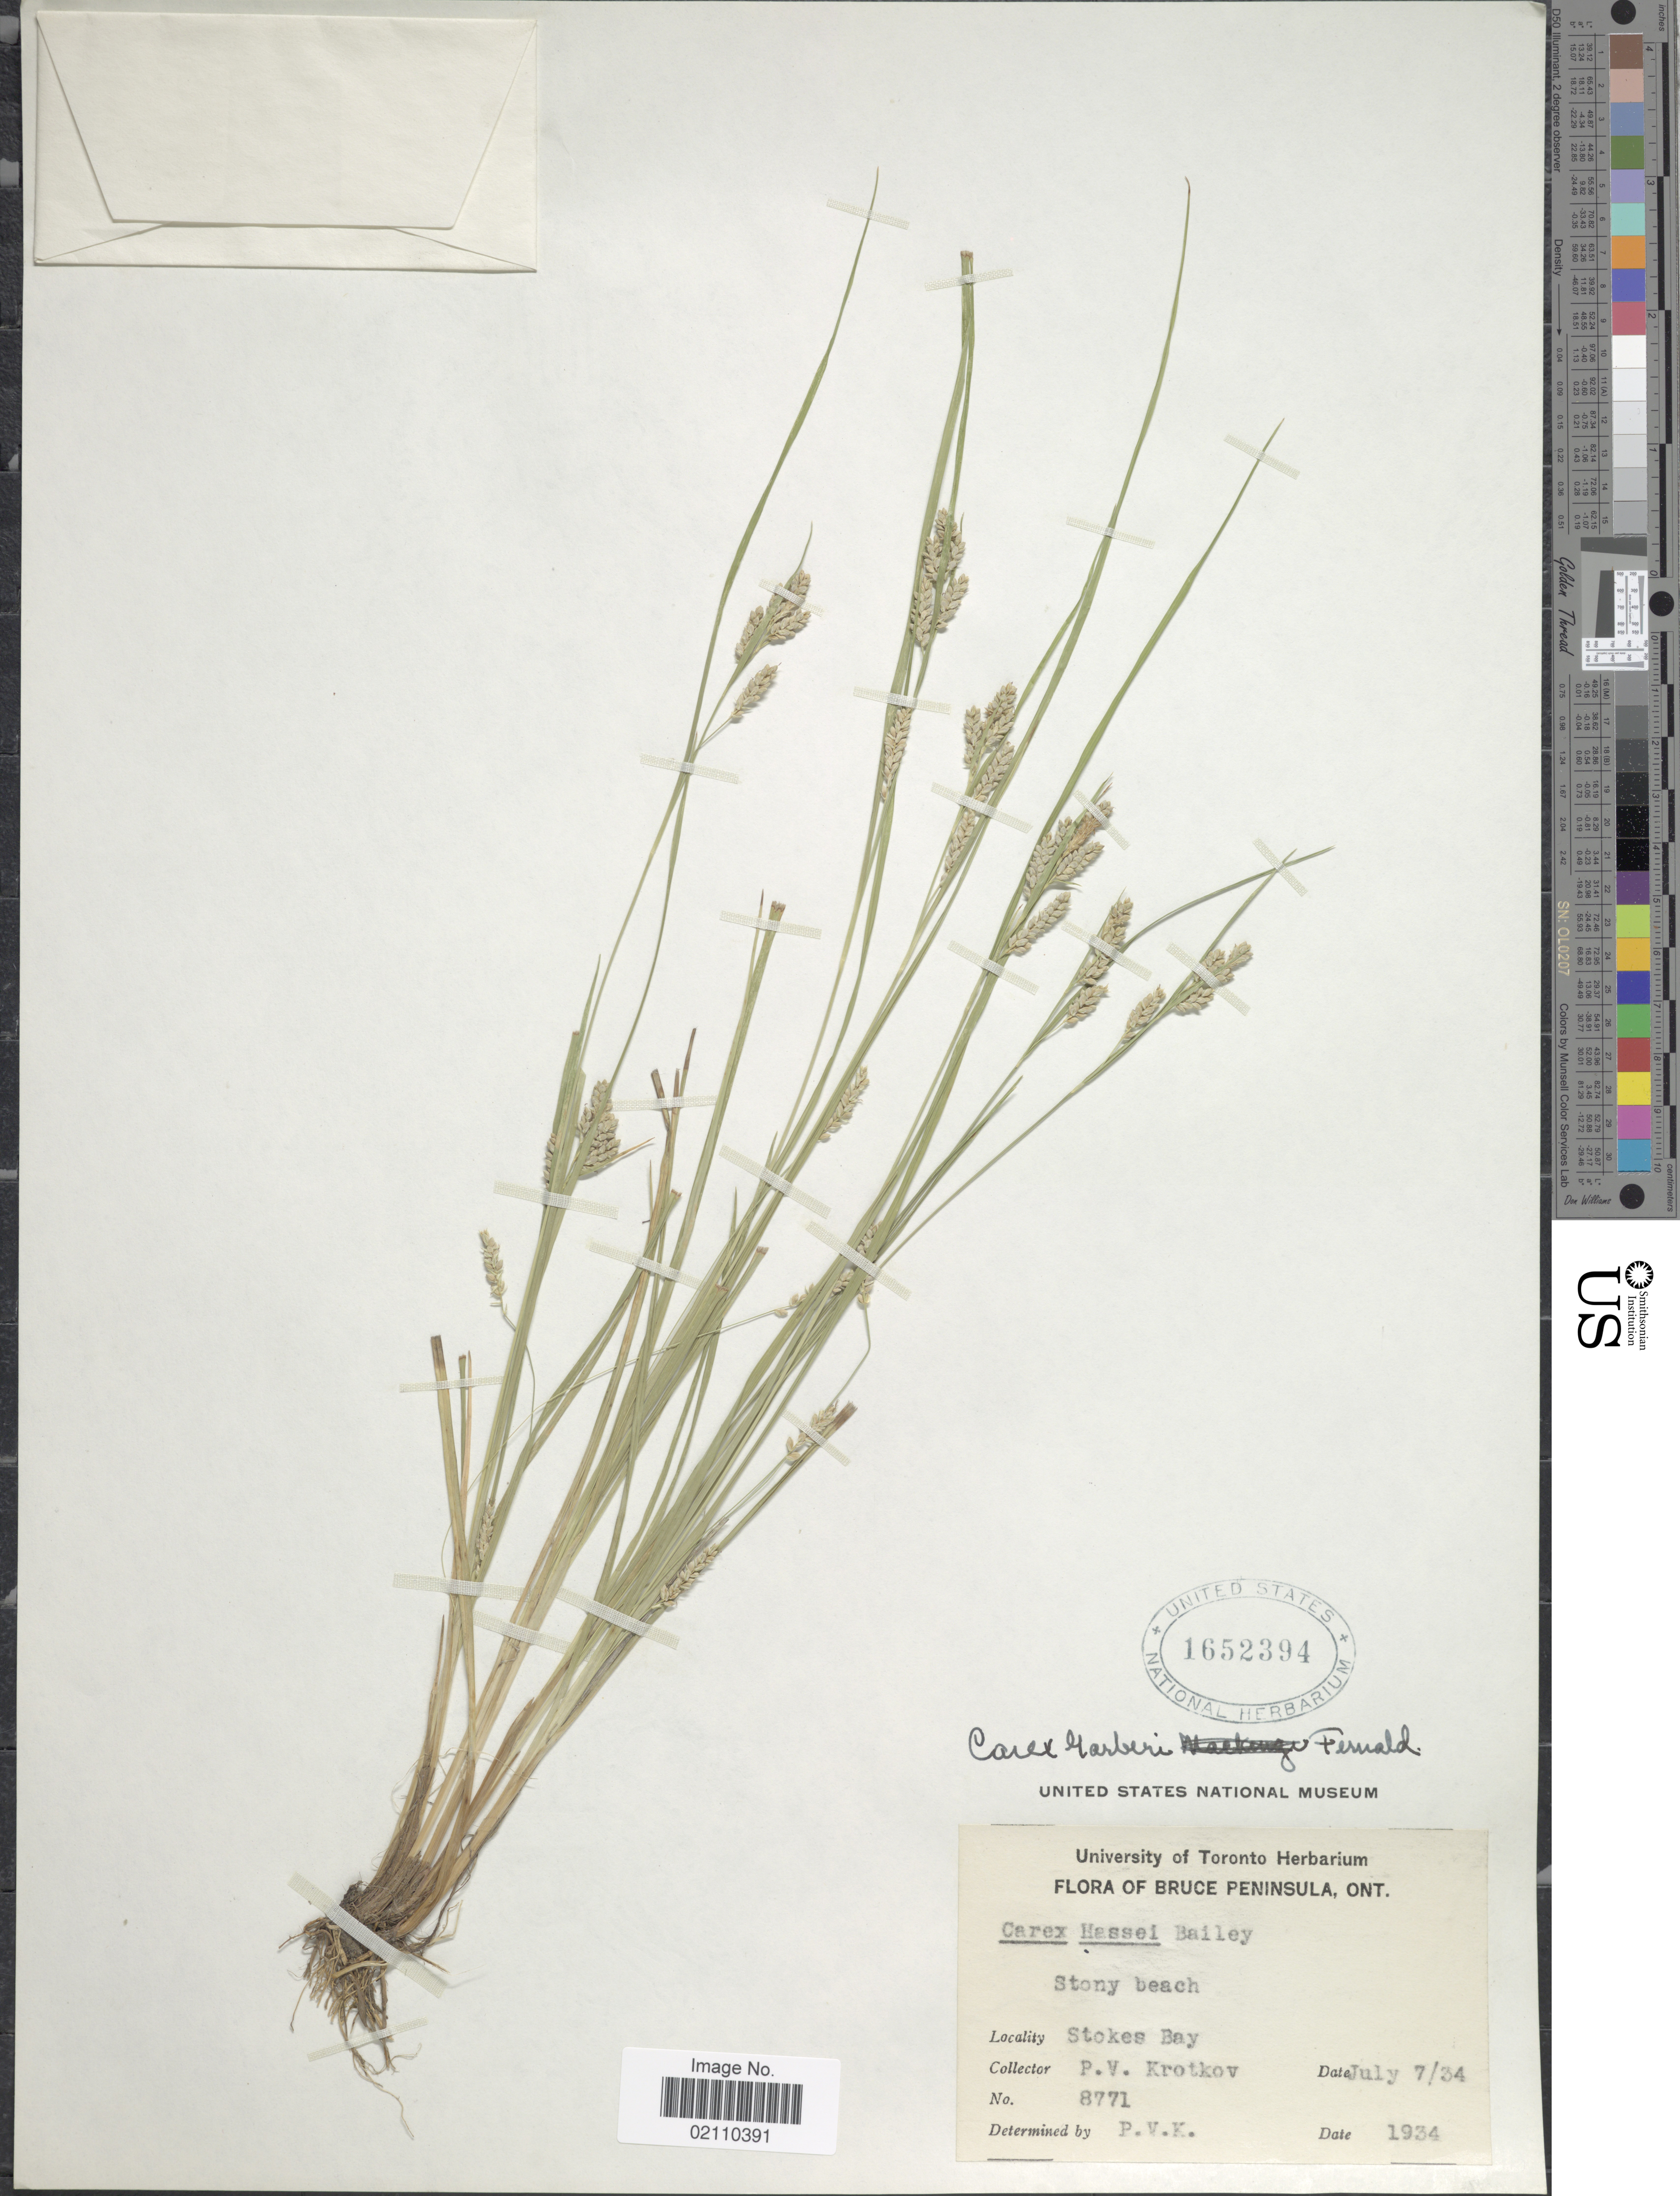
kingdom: Plantae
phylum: Tracheophyta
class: Liliopsida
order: Poales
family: Cyperaceae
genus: Carex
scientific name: Carex garberi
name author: Fernald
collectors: P. V. Krotkov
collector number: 8771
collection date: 1934-07-07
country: Canada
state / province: Ontario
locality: Bruce Peninsula, Stony beach, Stokes Bay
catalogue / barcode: US 1652394